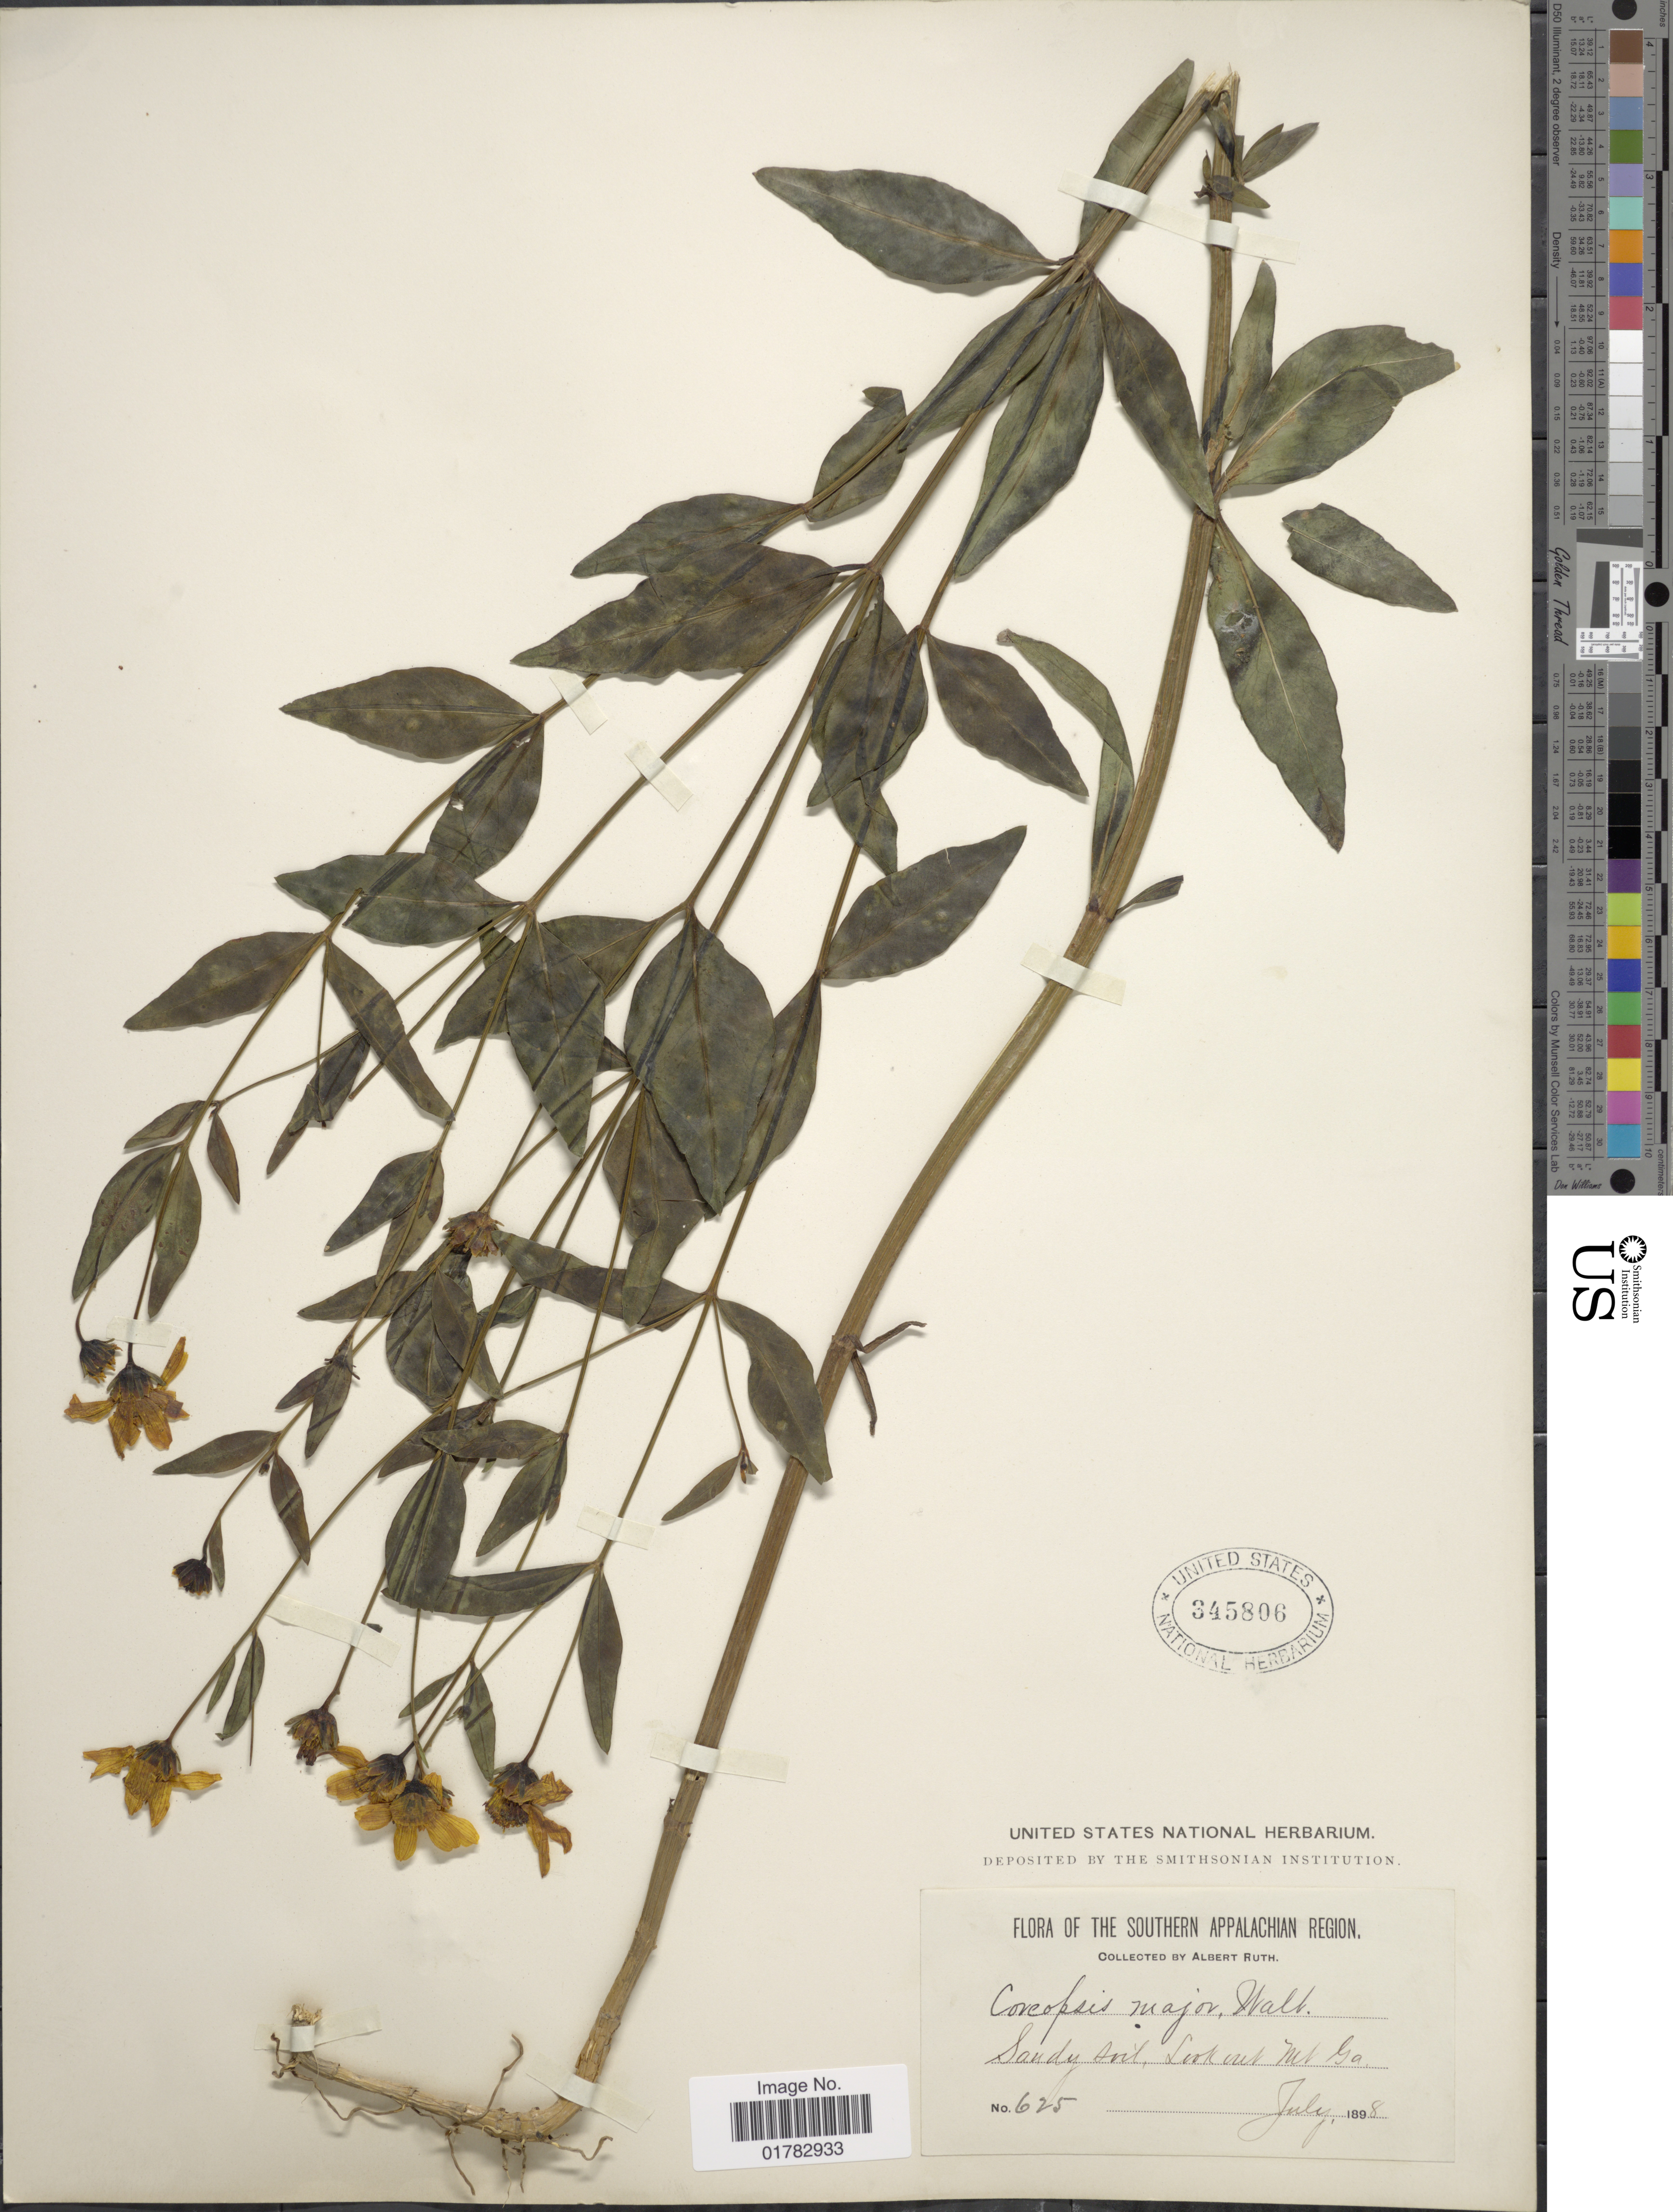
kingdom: Plantae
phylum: Tracheophyta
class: Magnoliopsida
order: Asterales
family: Asteraceae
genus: Coreopsis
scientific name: Coreopsis major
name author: Walter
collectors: A. Ruth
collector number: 625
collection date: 1898-07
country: United States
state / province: Georgia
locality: Southern Appalachin Region, Lookout Mt.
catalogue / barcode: US 345806